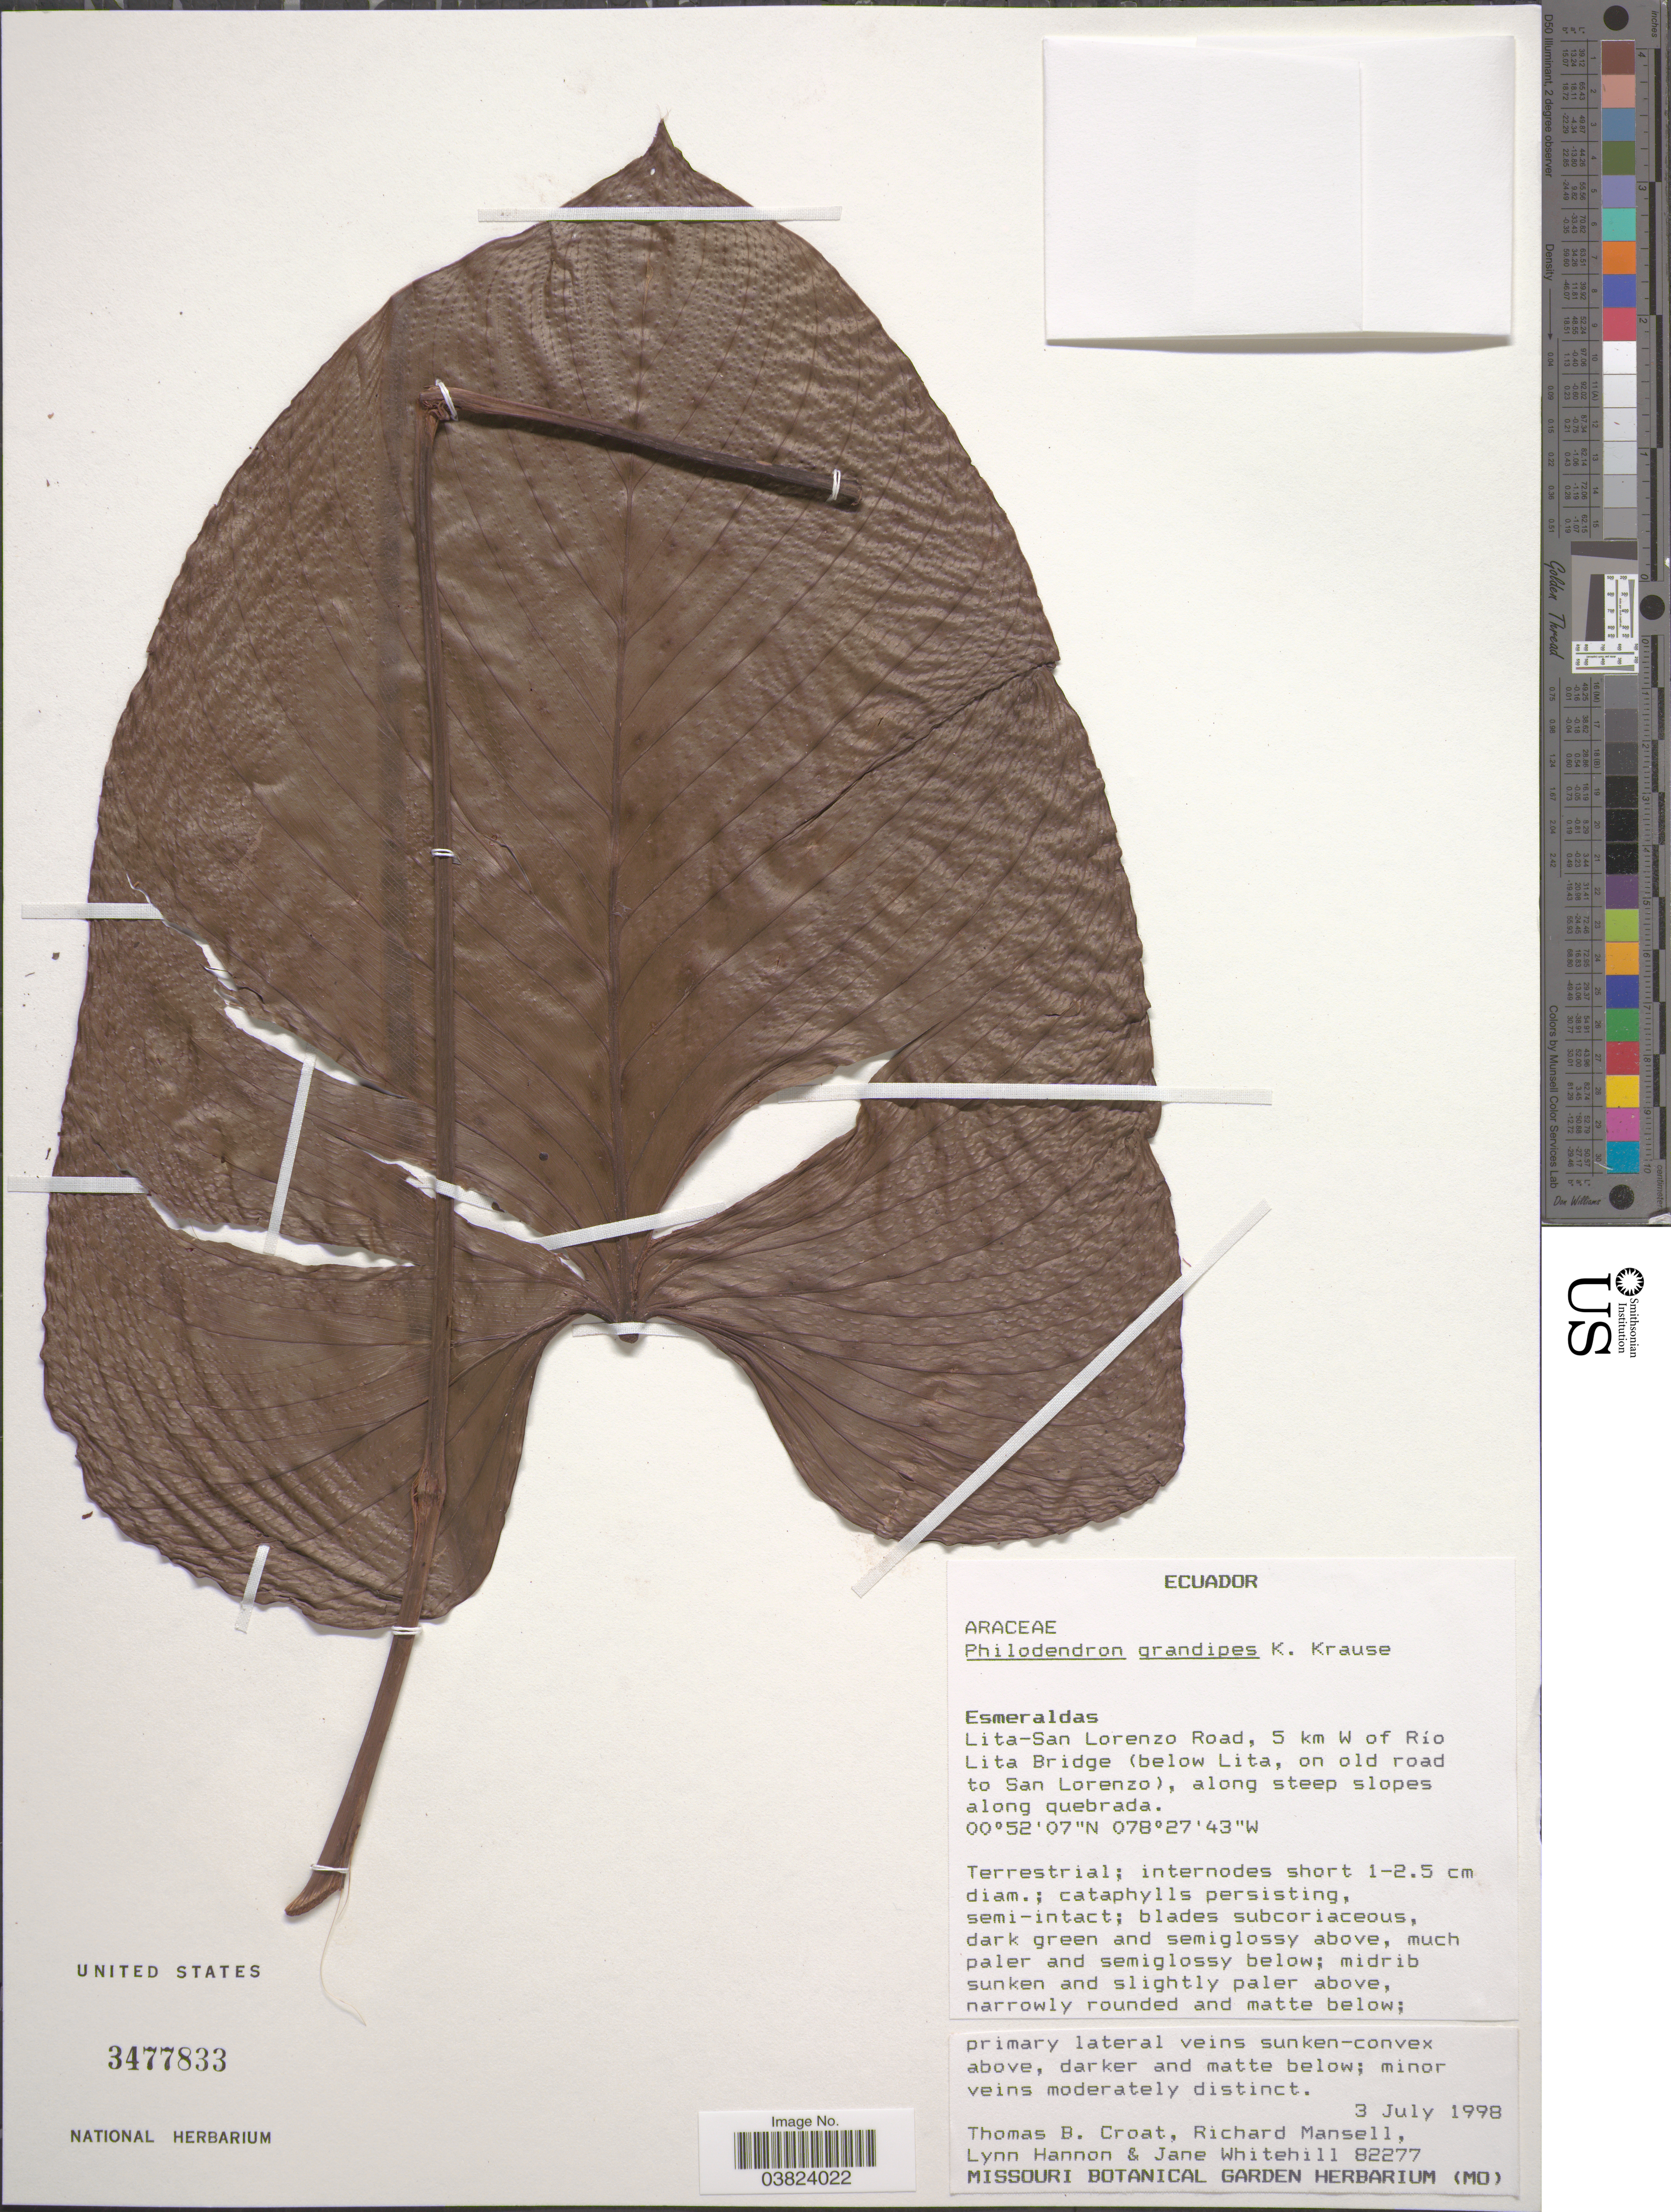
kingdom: Plantae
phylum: Tracheophyta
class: Liliopsida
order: Alismatales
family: Araceae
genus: Philodendron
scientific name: Philodendron grandipes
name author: K. Krause in Engl.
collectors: T. B. Croat, R. Mansell, L. Hannon & J. Whitehill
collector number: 82277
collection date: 1998-07-03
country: Ecuador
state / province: Esmeraldas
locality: Lita-San Lorenzo Road, 5 km W of Río Lita Bridge (below Lita, on old road to San Lorenzo).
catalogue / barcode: US 3477833